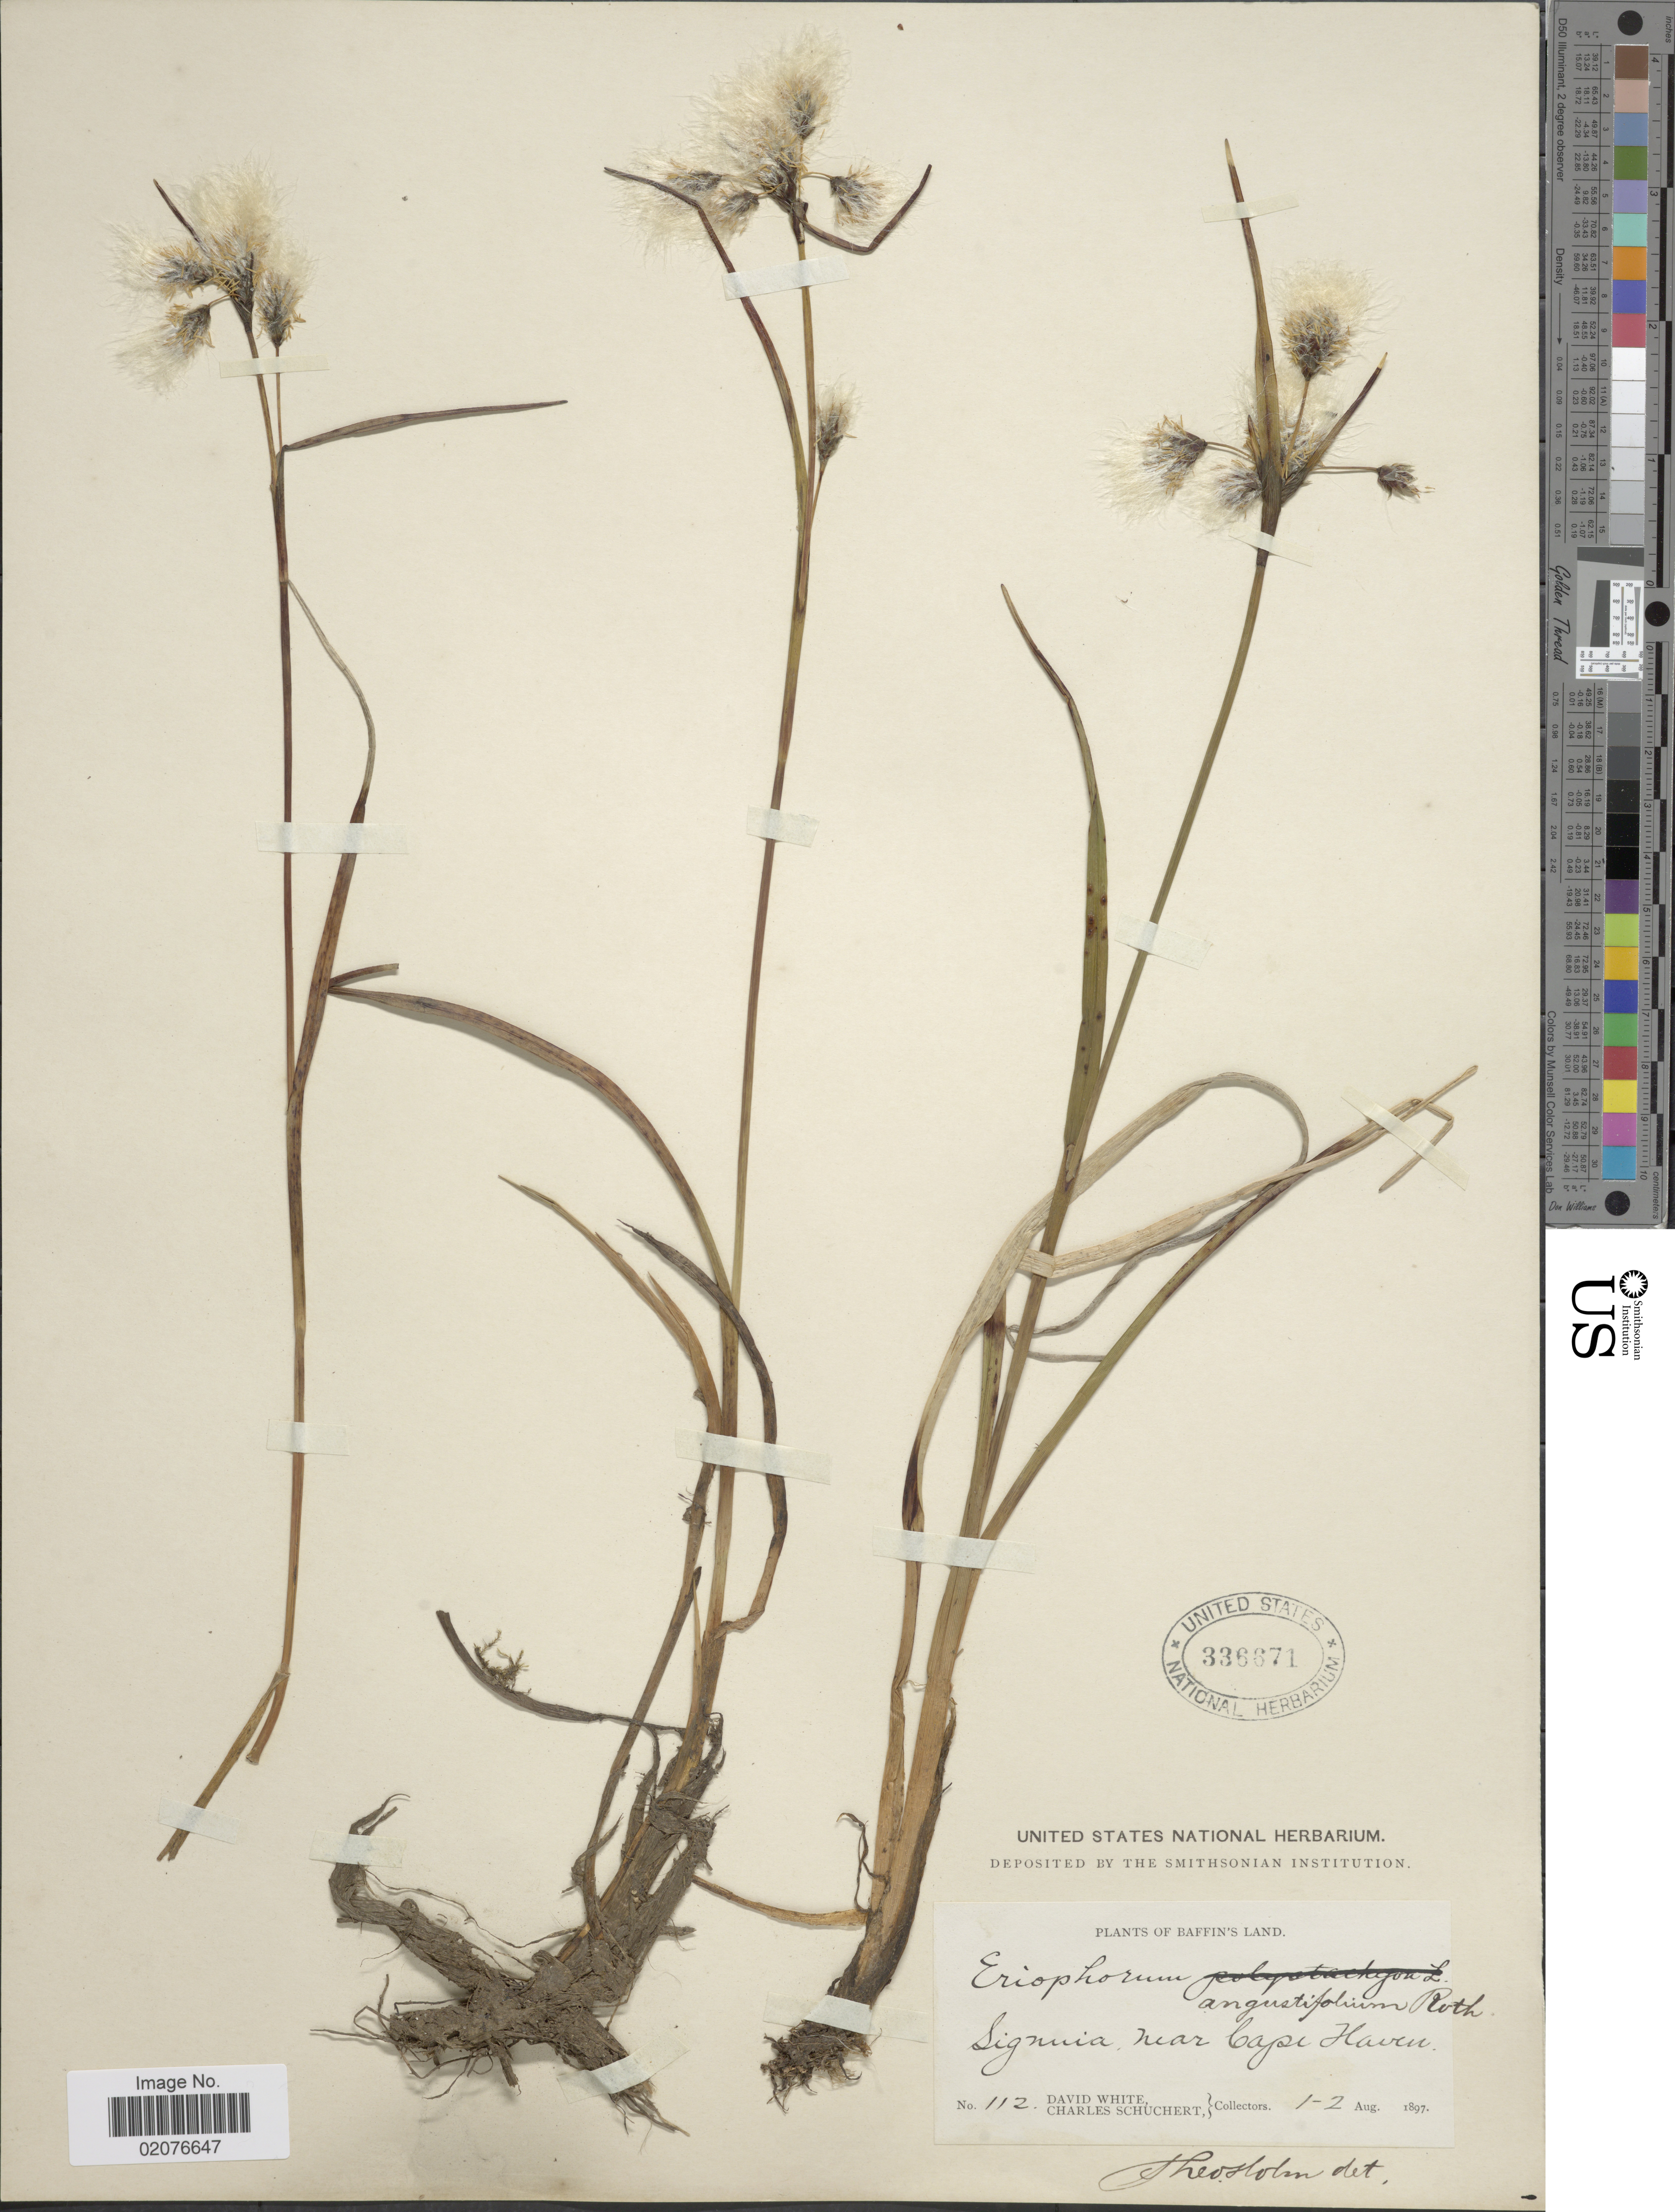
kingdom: Plantae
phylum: Tracheophyta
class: Liliopsida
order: Poales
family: Cyperaceae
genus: Eriophorum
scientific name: Eriophorum angustifolium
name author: Honck.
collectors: D. White & C. Schuchert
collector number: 112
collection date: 1897-08-01/1897-08-02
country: Canada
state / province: Nunavut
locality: Baffin's Land, Signuia, near Cape Haven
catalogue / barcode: US 336671